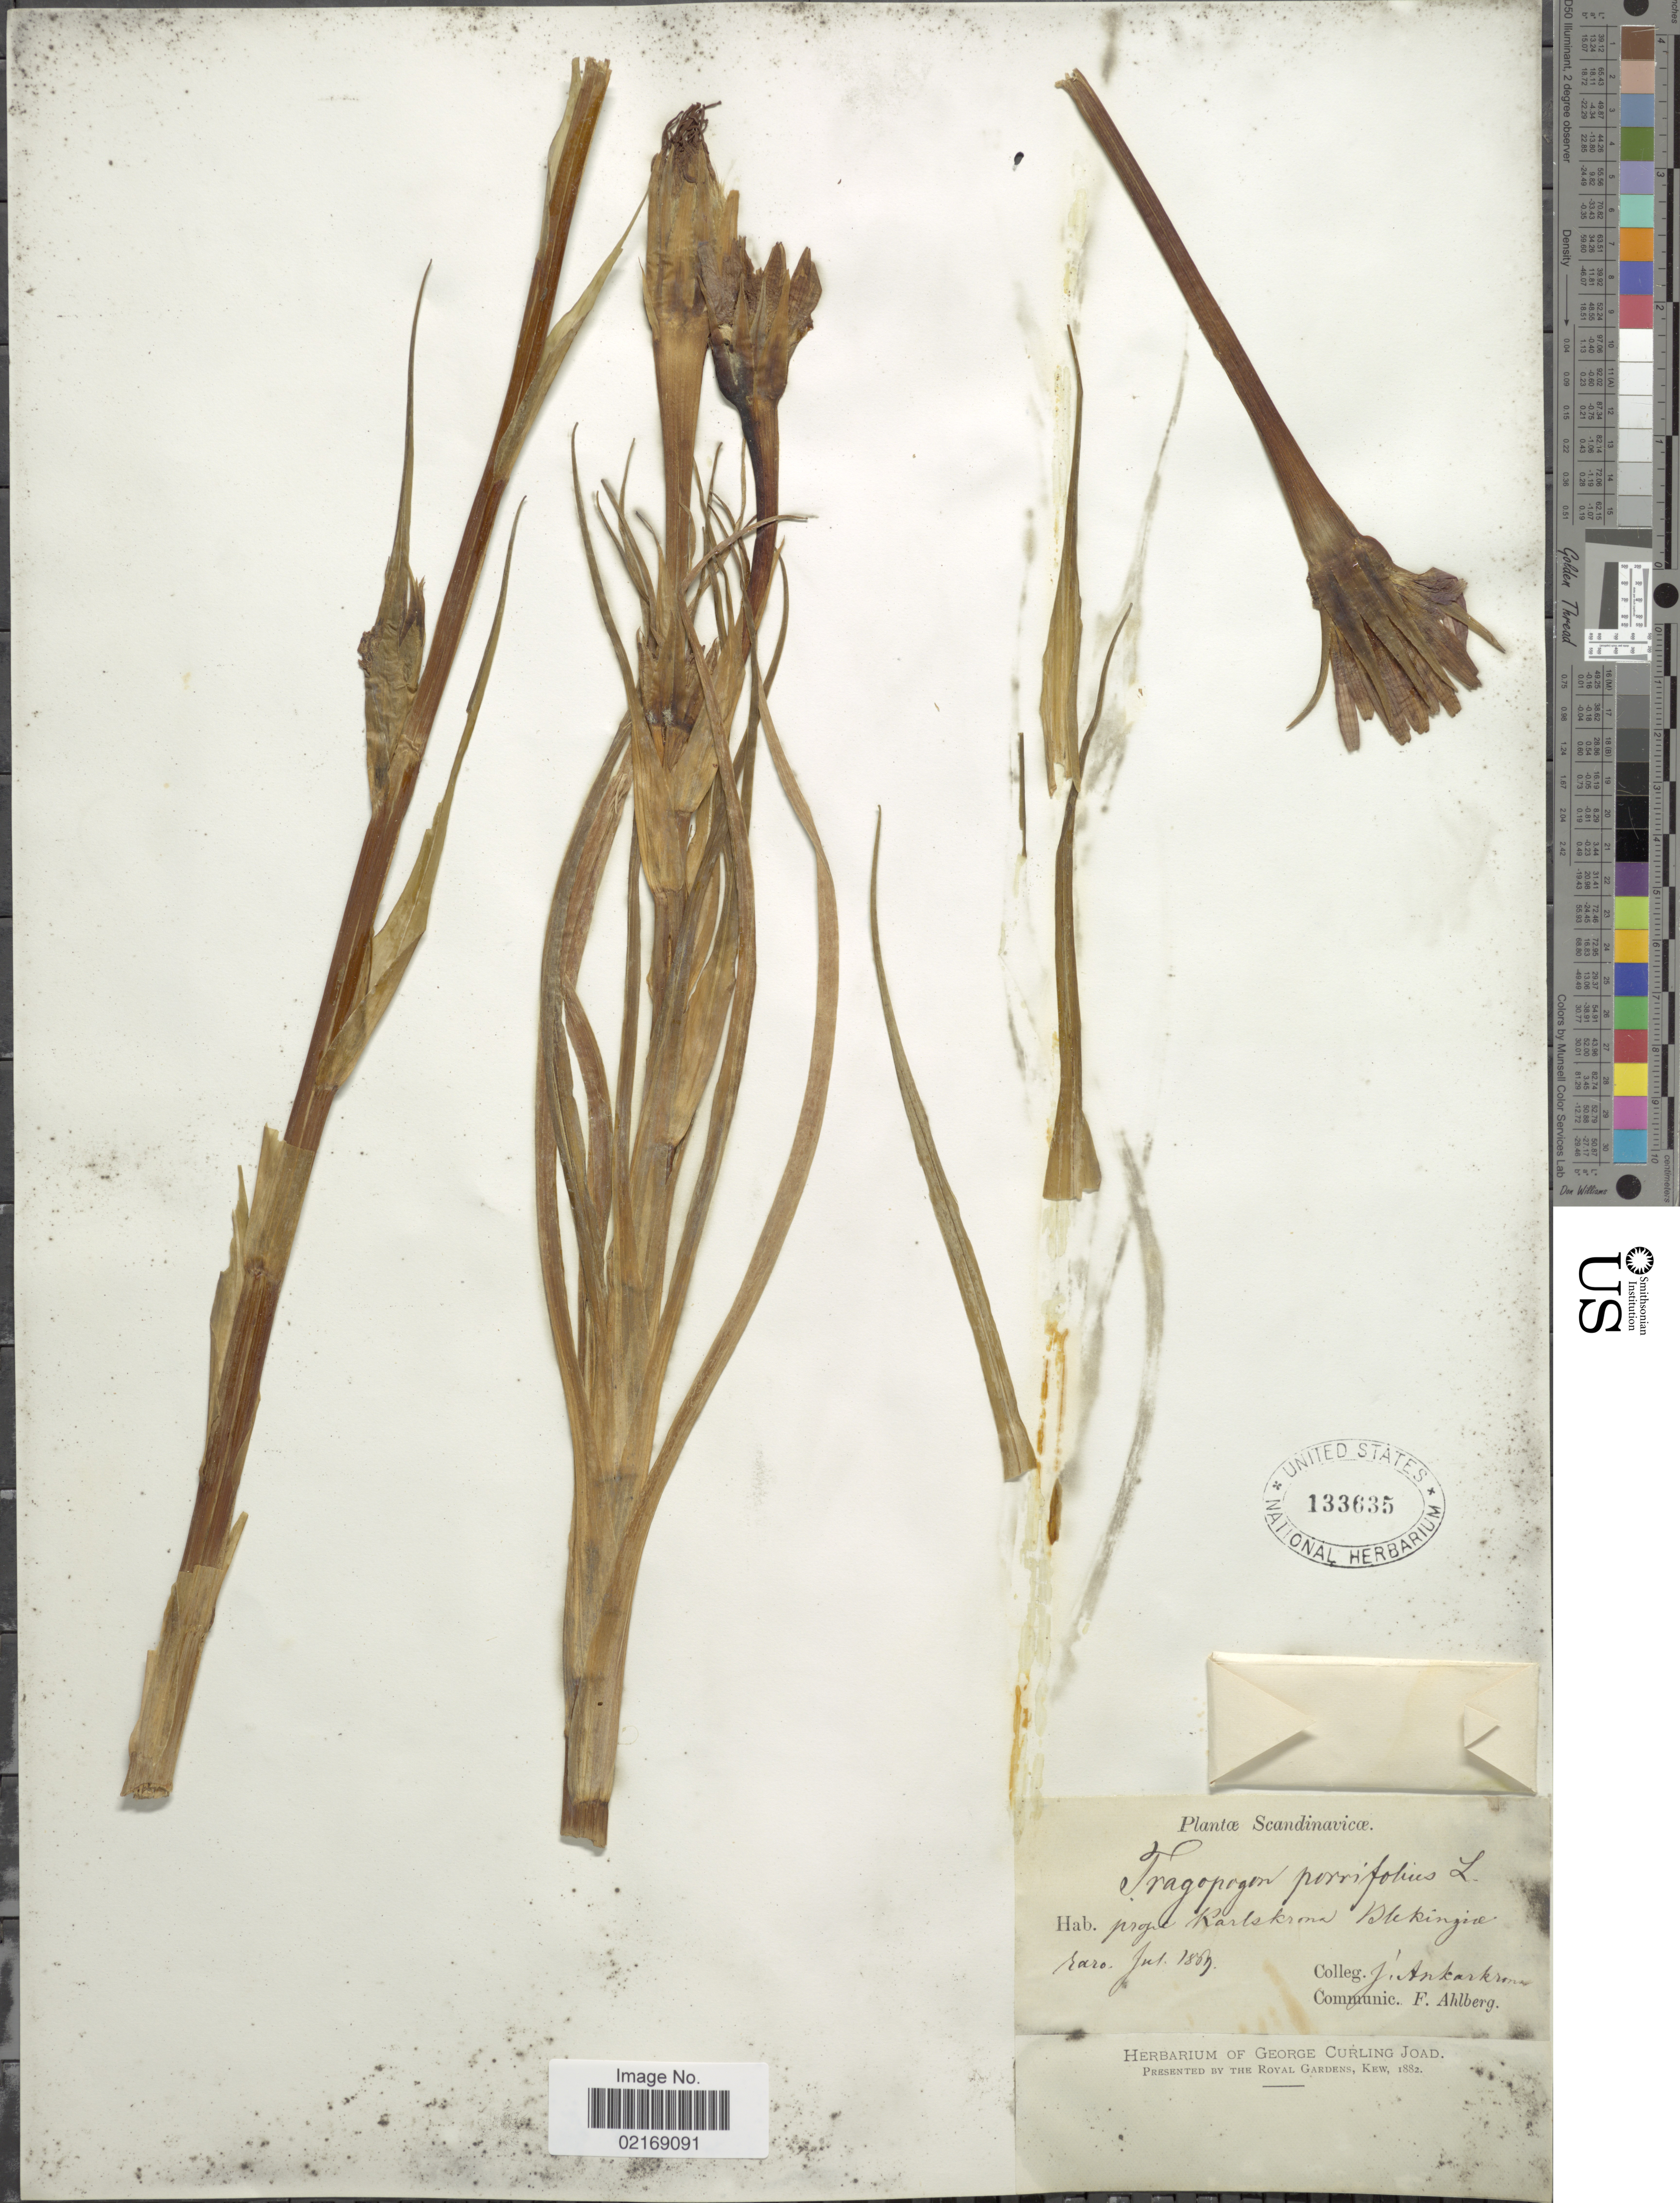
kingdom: Plantae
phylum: Tracheophyta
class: Magnoliopsida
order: Asterales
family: Asteraceae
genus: Tragopogon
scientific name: Tragopogon porrifolius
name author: L.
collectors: J. Ankarcrona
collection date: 1867-07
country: Sweden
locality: Scandinavicae. prope Karlskrona Blekinge.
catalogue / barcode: US 133635